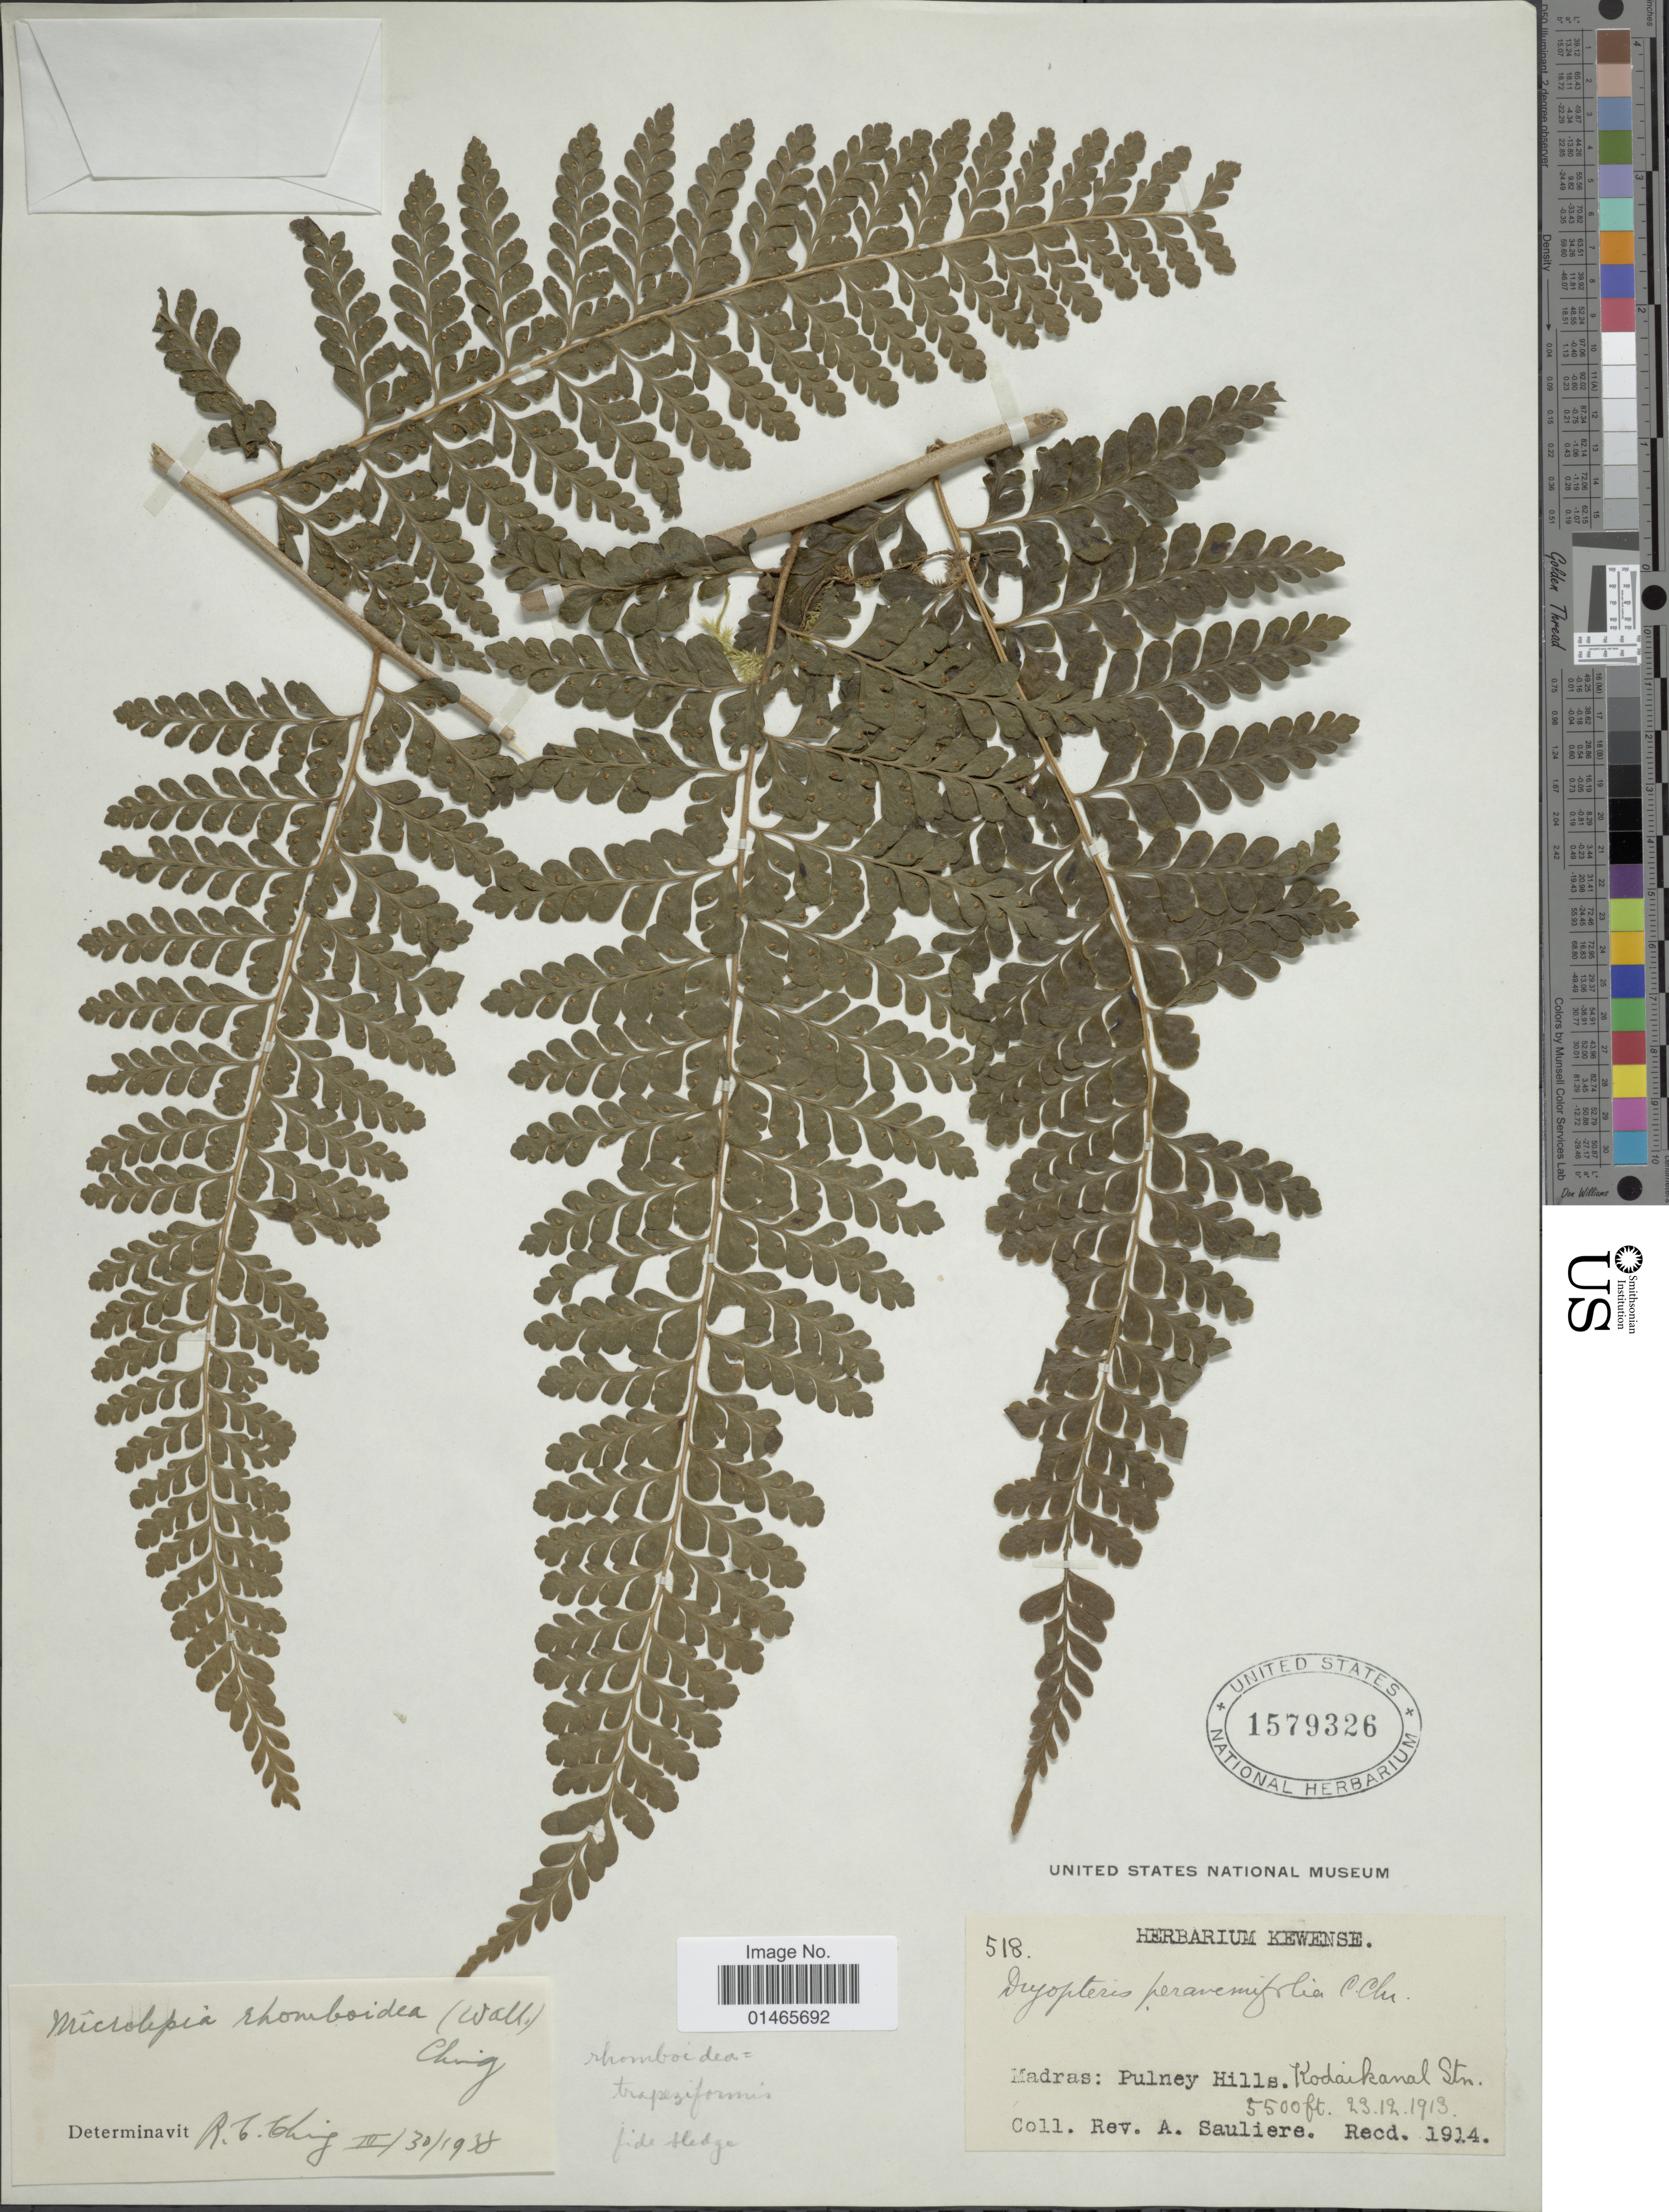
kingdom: Plantae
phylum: Tracheophyta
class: Polypodiopsida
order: Polypodiales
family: Dennstaedtiaceae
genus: Microlepia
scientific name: Microlepia rhomboidea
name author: (Wall. ex Kunze) Prantl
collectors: A. Sauliere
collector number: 518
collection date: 1913-12-23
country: India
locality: Madras: Pulney Hills, Kodaikanal Stn.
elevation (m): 1676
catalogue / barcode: US 1579326